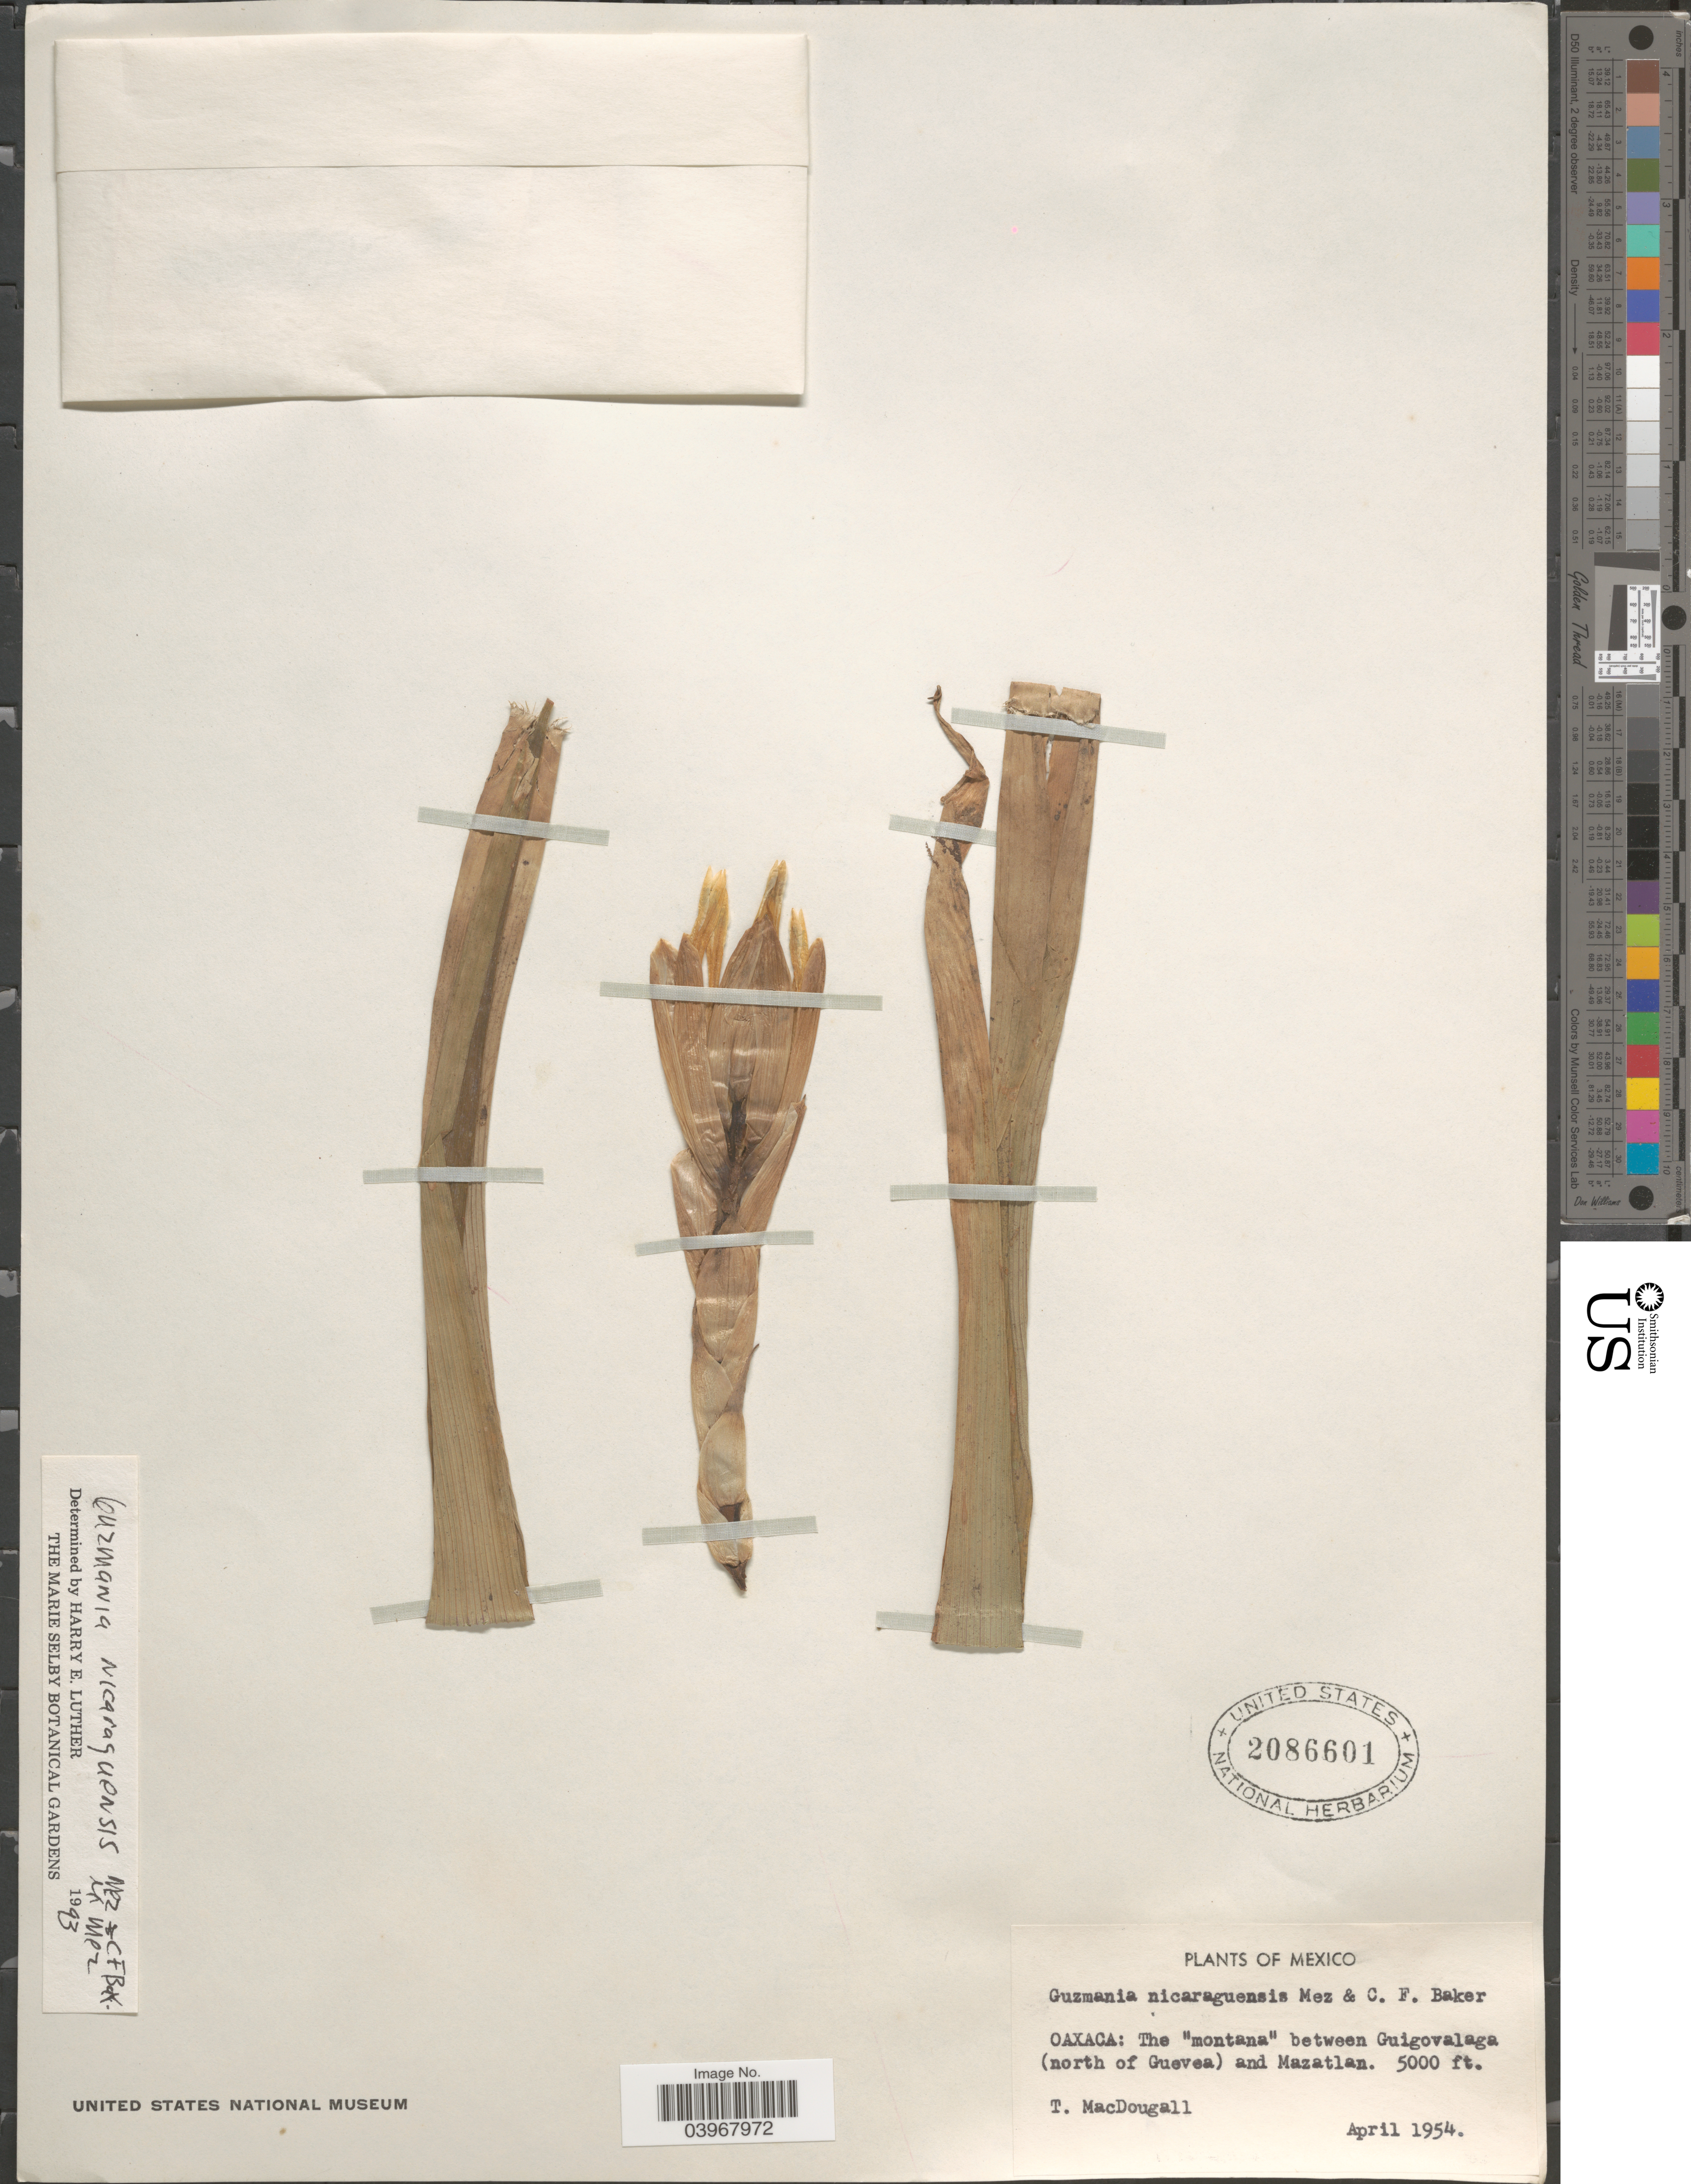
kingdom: Plantae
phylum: Tracheophyta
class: Liliopsida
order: Poales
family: Bromeliaceae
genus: Guzmania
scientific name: Guzmania nicaraguensis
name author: Mez & Mez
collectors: T. B. MacDougall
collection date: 1954-04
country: Mexico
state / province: Oaxaca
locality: The "montana" between Guigovalaga (north of Guevea) and Mazatlan.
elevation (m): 1524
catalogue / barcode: US 2086601